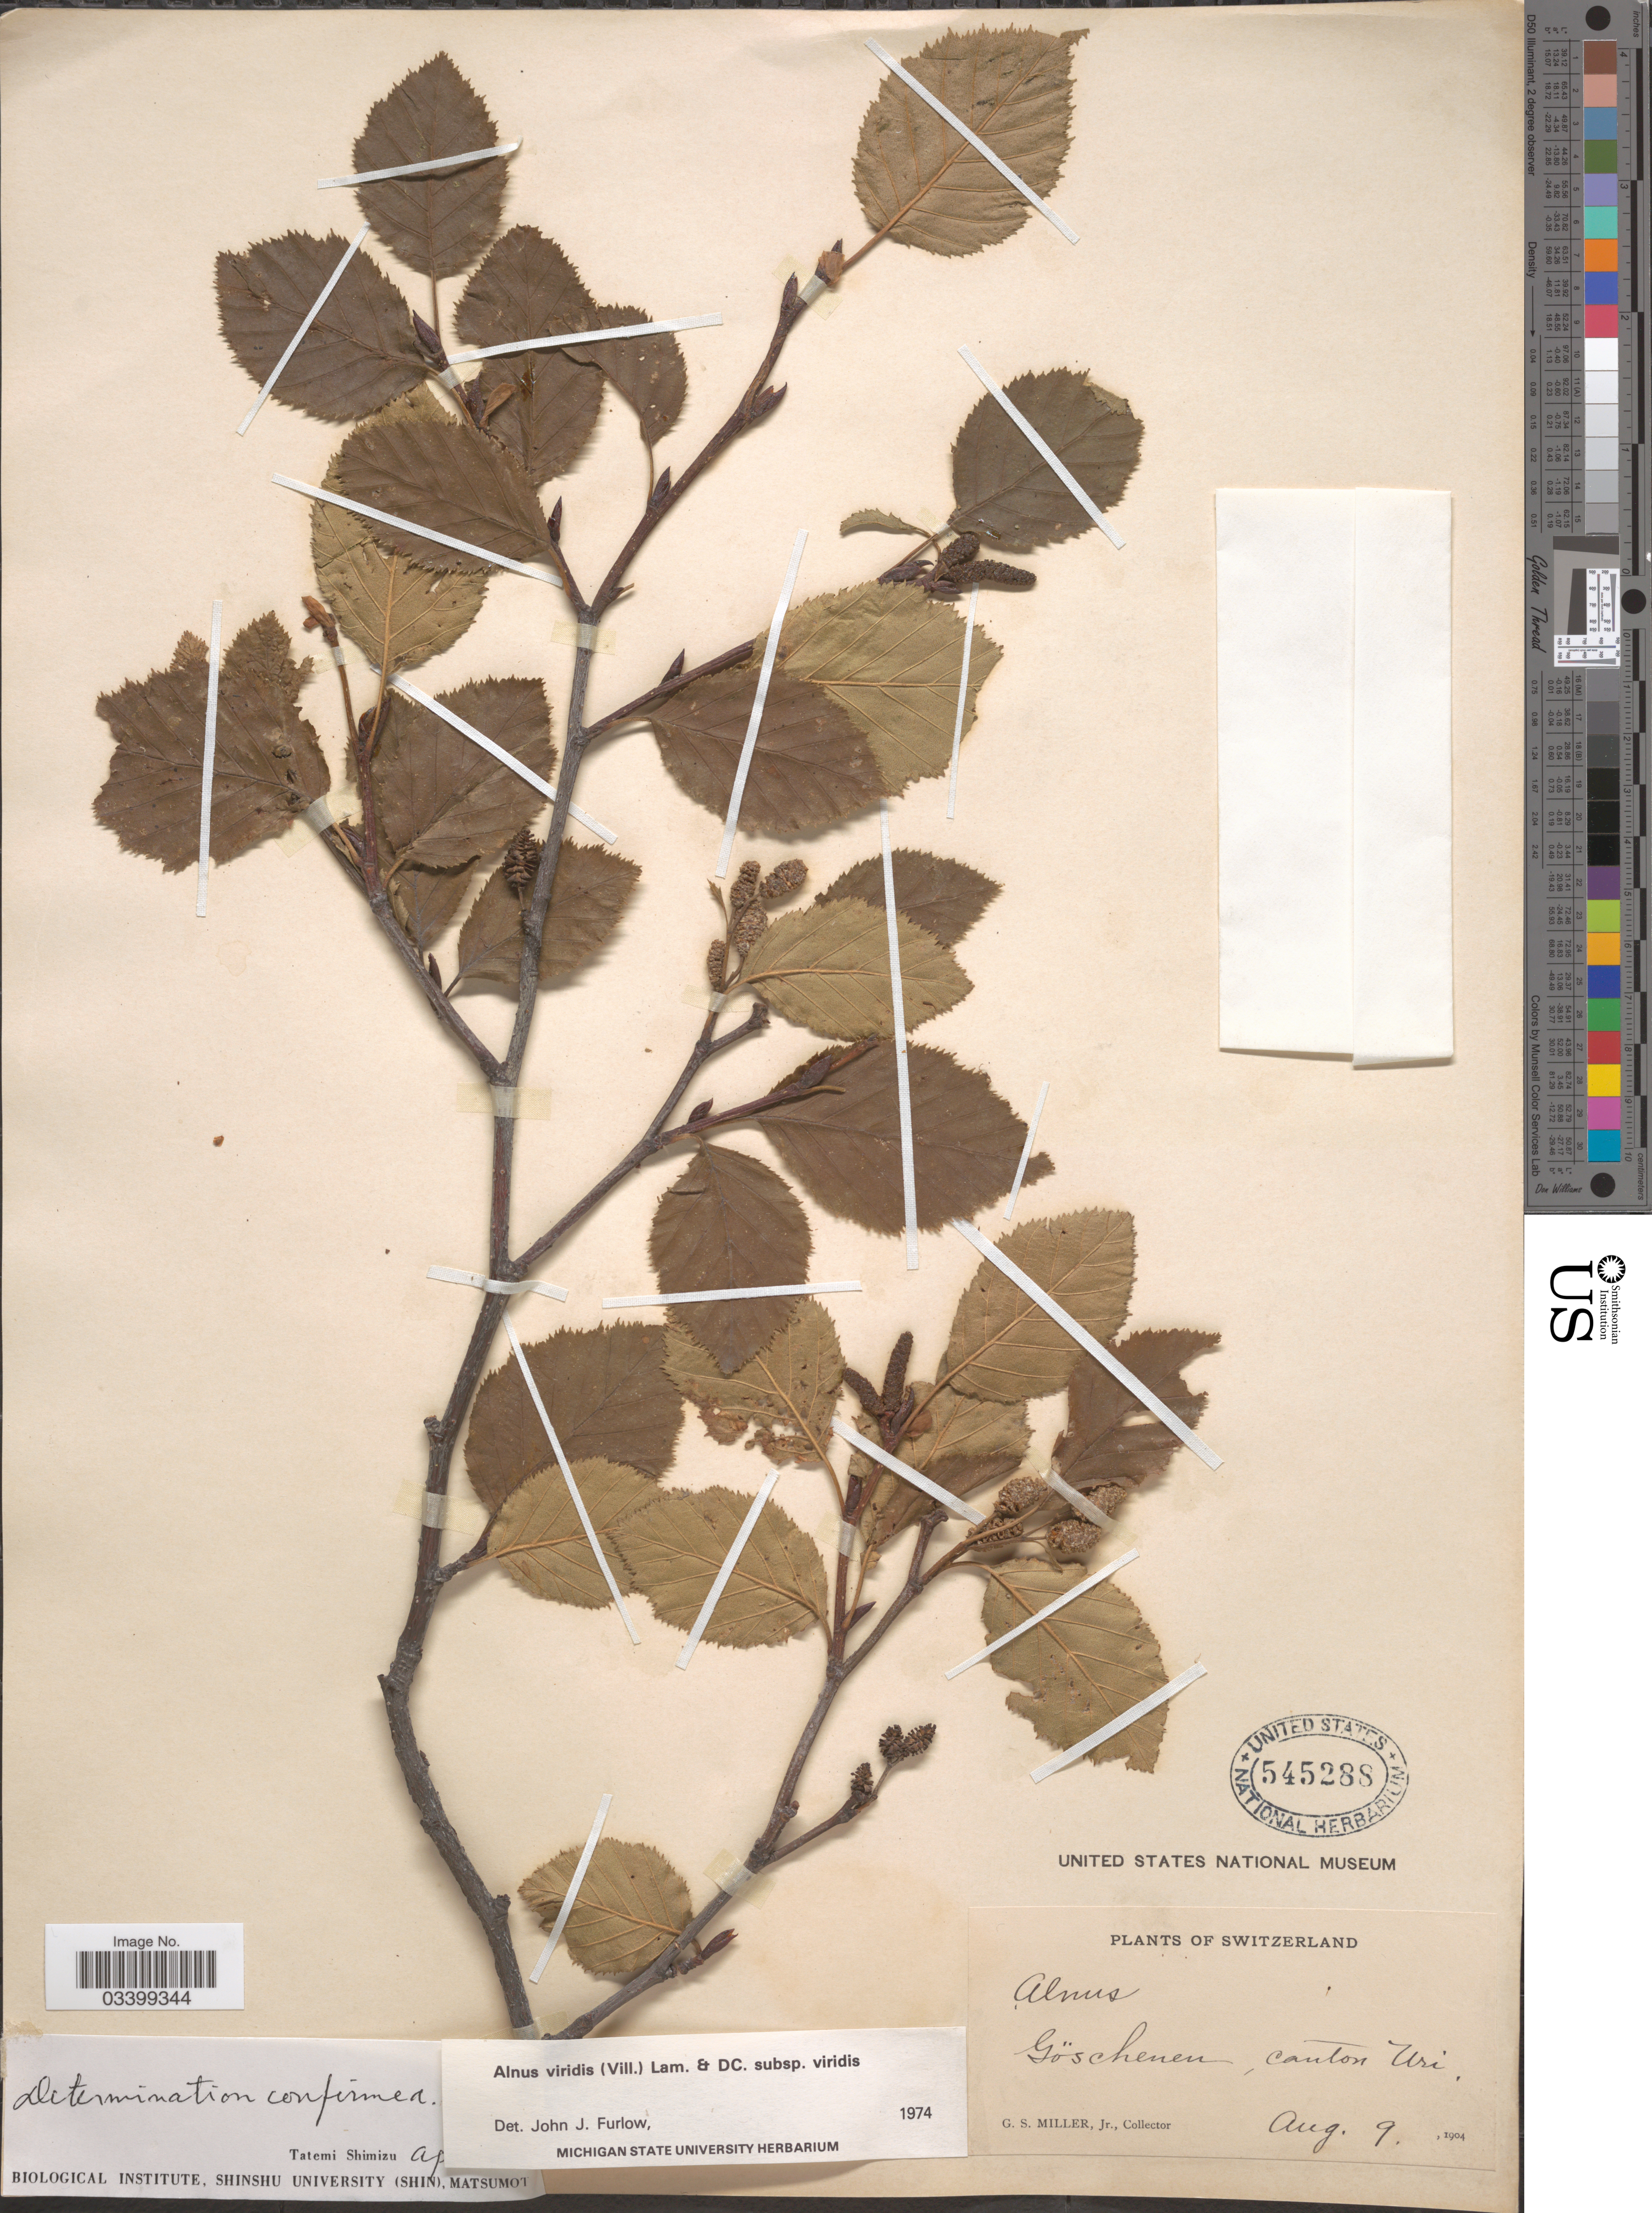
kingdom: Plantae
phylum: Tracheophyta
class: Magnoliopsida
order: Fagales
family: Betulaceae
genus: Alnus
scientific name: Alnus viridis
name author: (Chaix) DC.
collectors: G. S. Miller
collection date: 1904-08-09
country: Switzerland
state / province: Uri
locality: Göschenen, canton Uri.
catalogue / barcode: US 545288